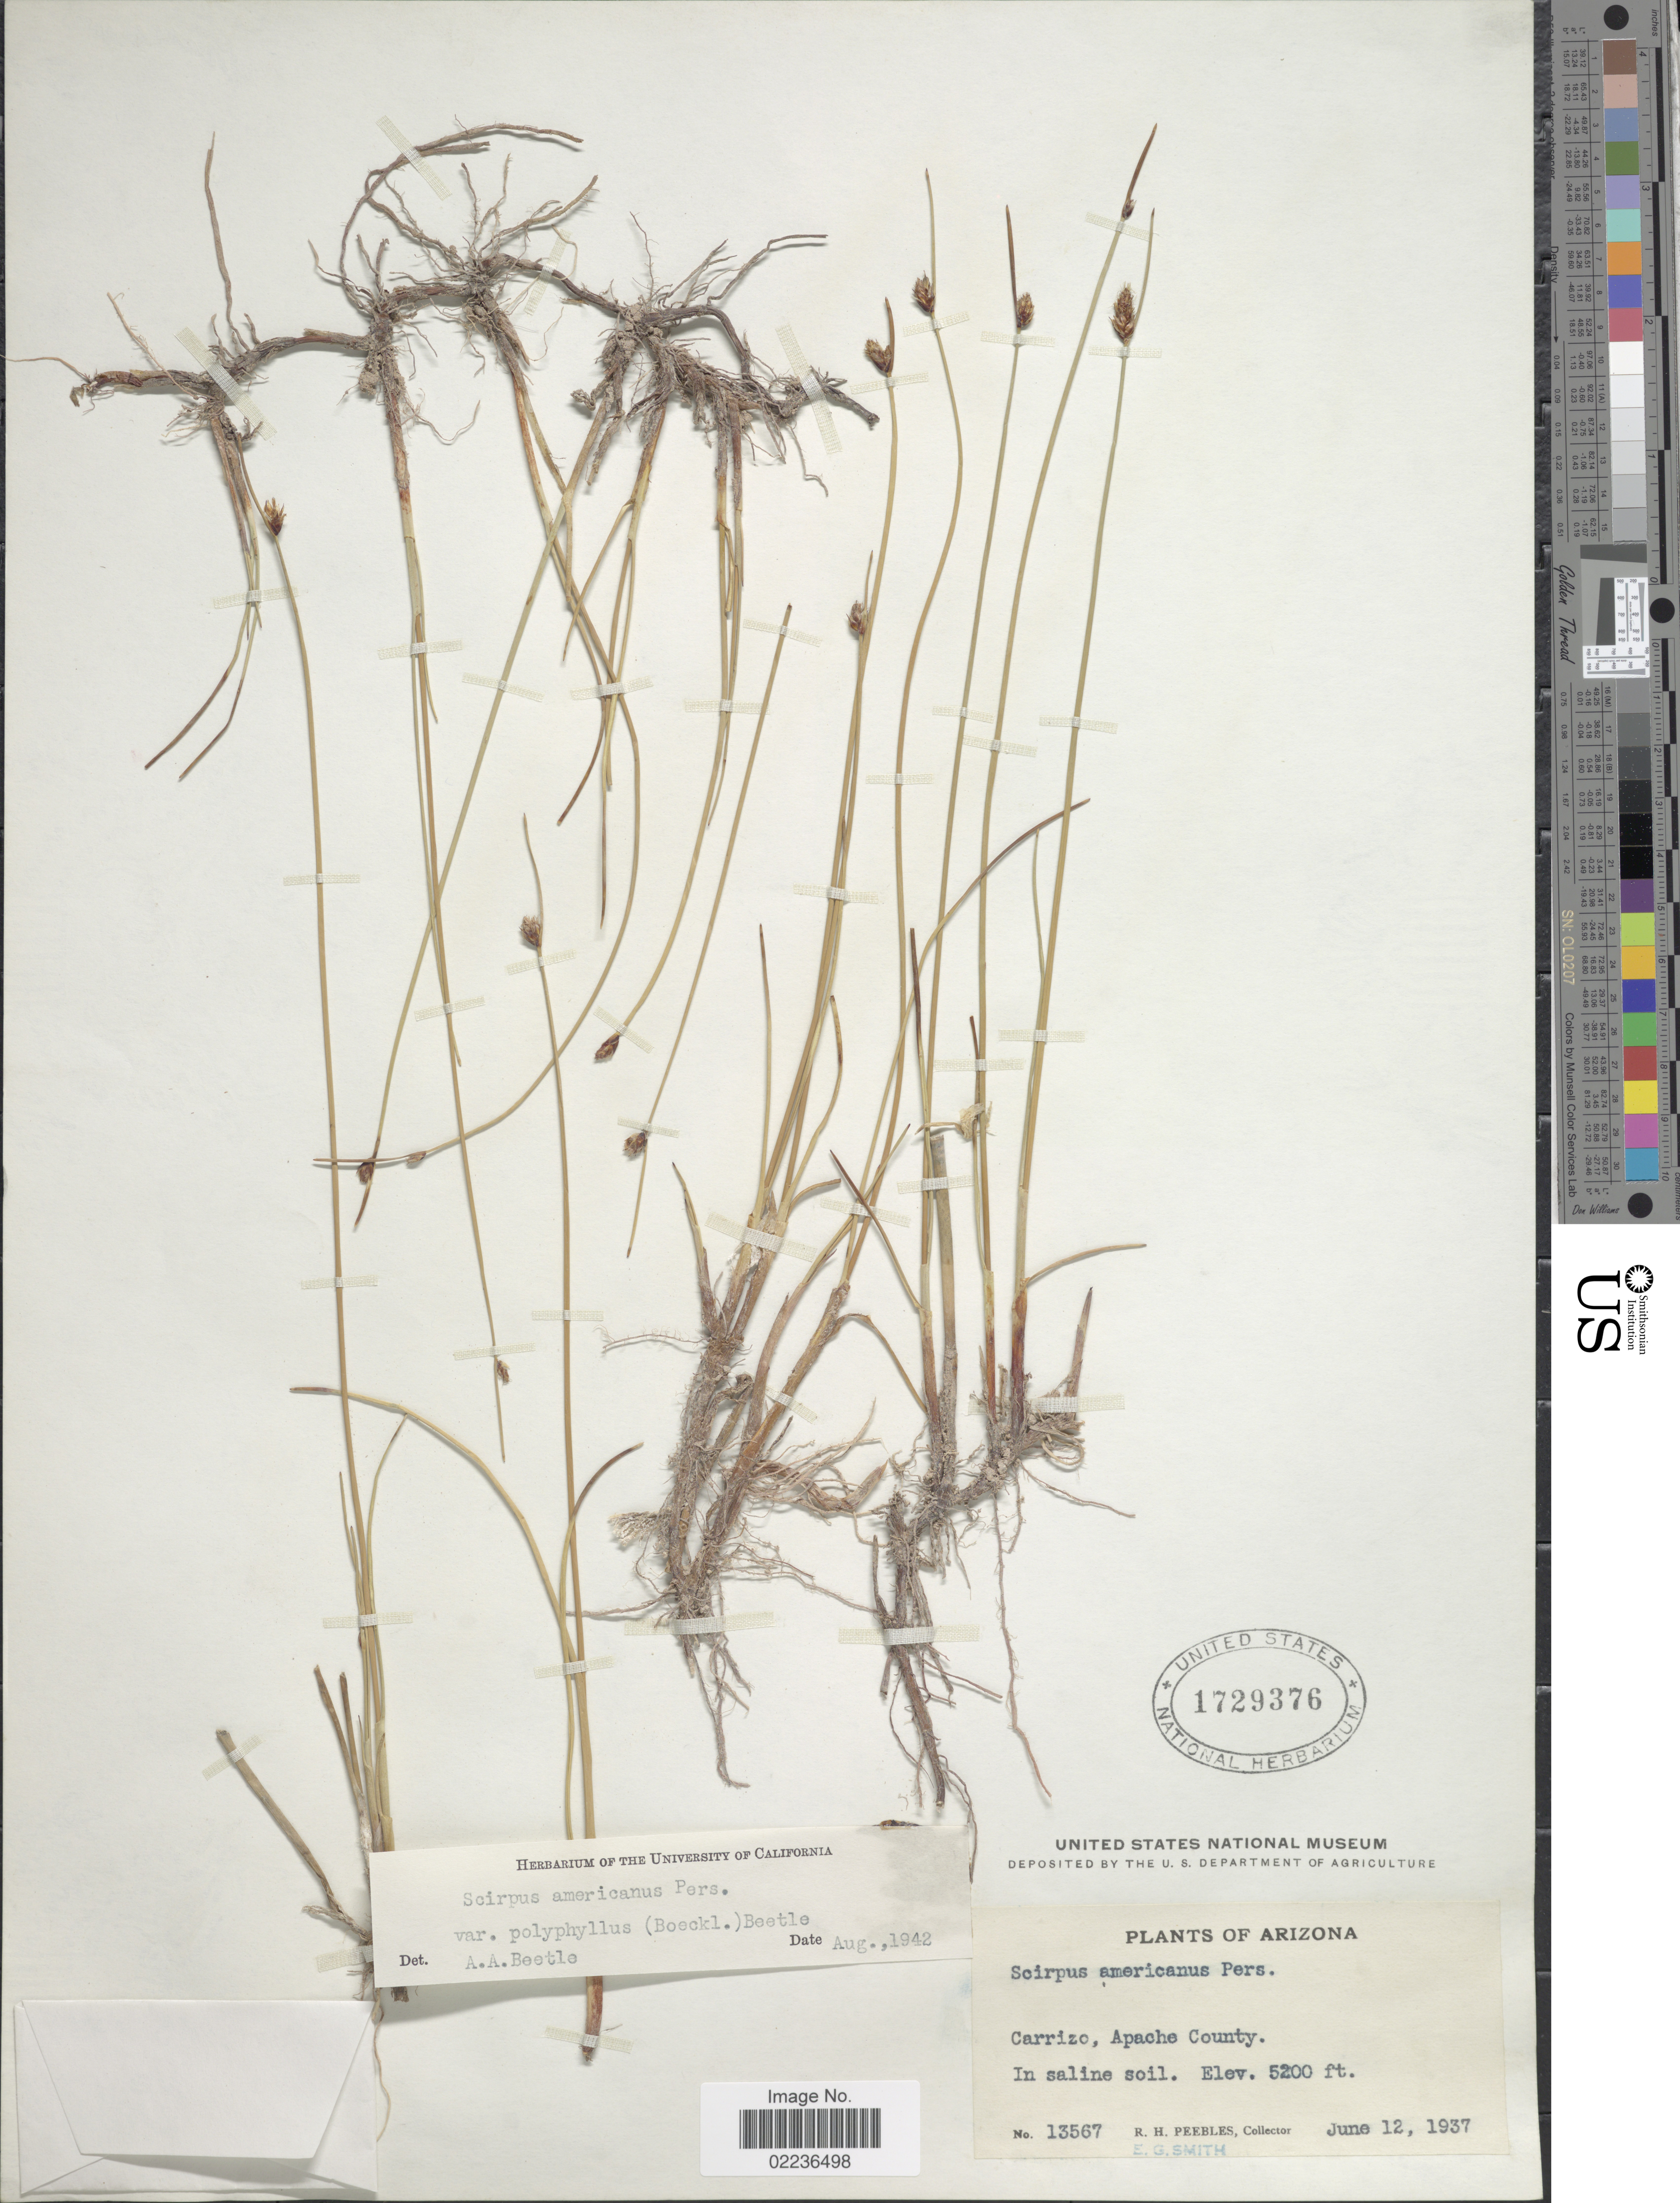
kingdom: Plantae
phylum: Tracheophyta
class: Liliopsida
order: Poales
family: Cyperaceae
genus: Schoenoplectus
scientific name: Schoenoplectus pungens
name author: (Vahl) Palla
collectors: R. H. Peebles & E. G. Smith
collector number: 13567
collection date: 1937-06-12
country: United States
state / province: Arizona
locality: Carrizo, Apache County, in saline soil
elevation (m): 1585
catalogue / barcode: US 1729376